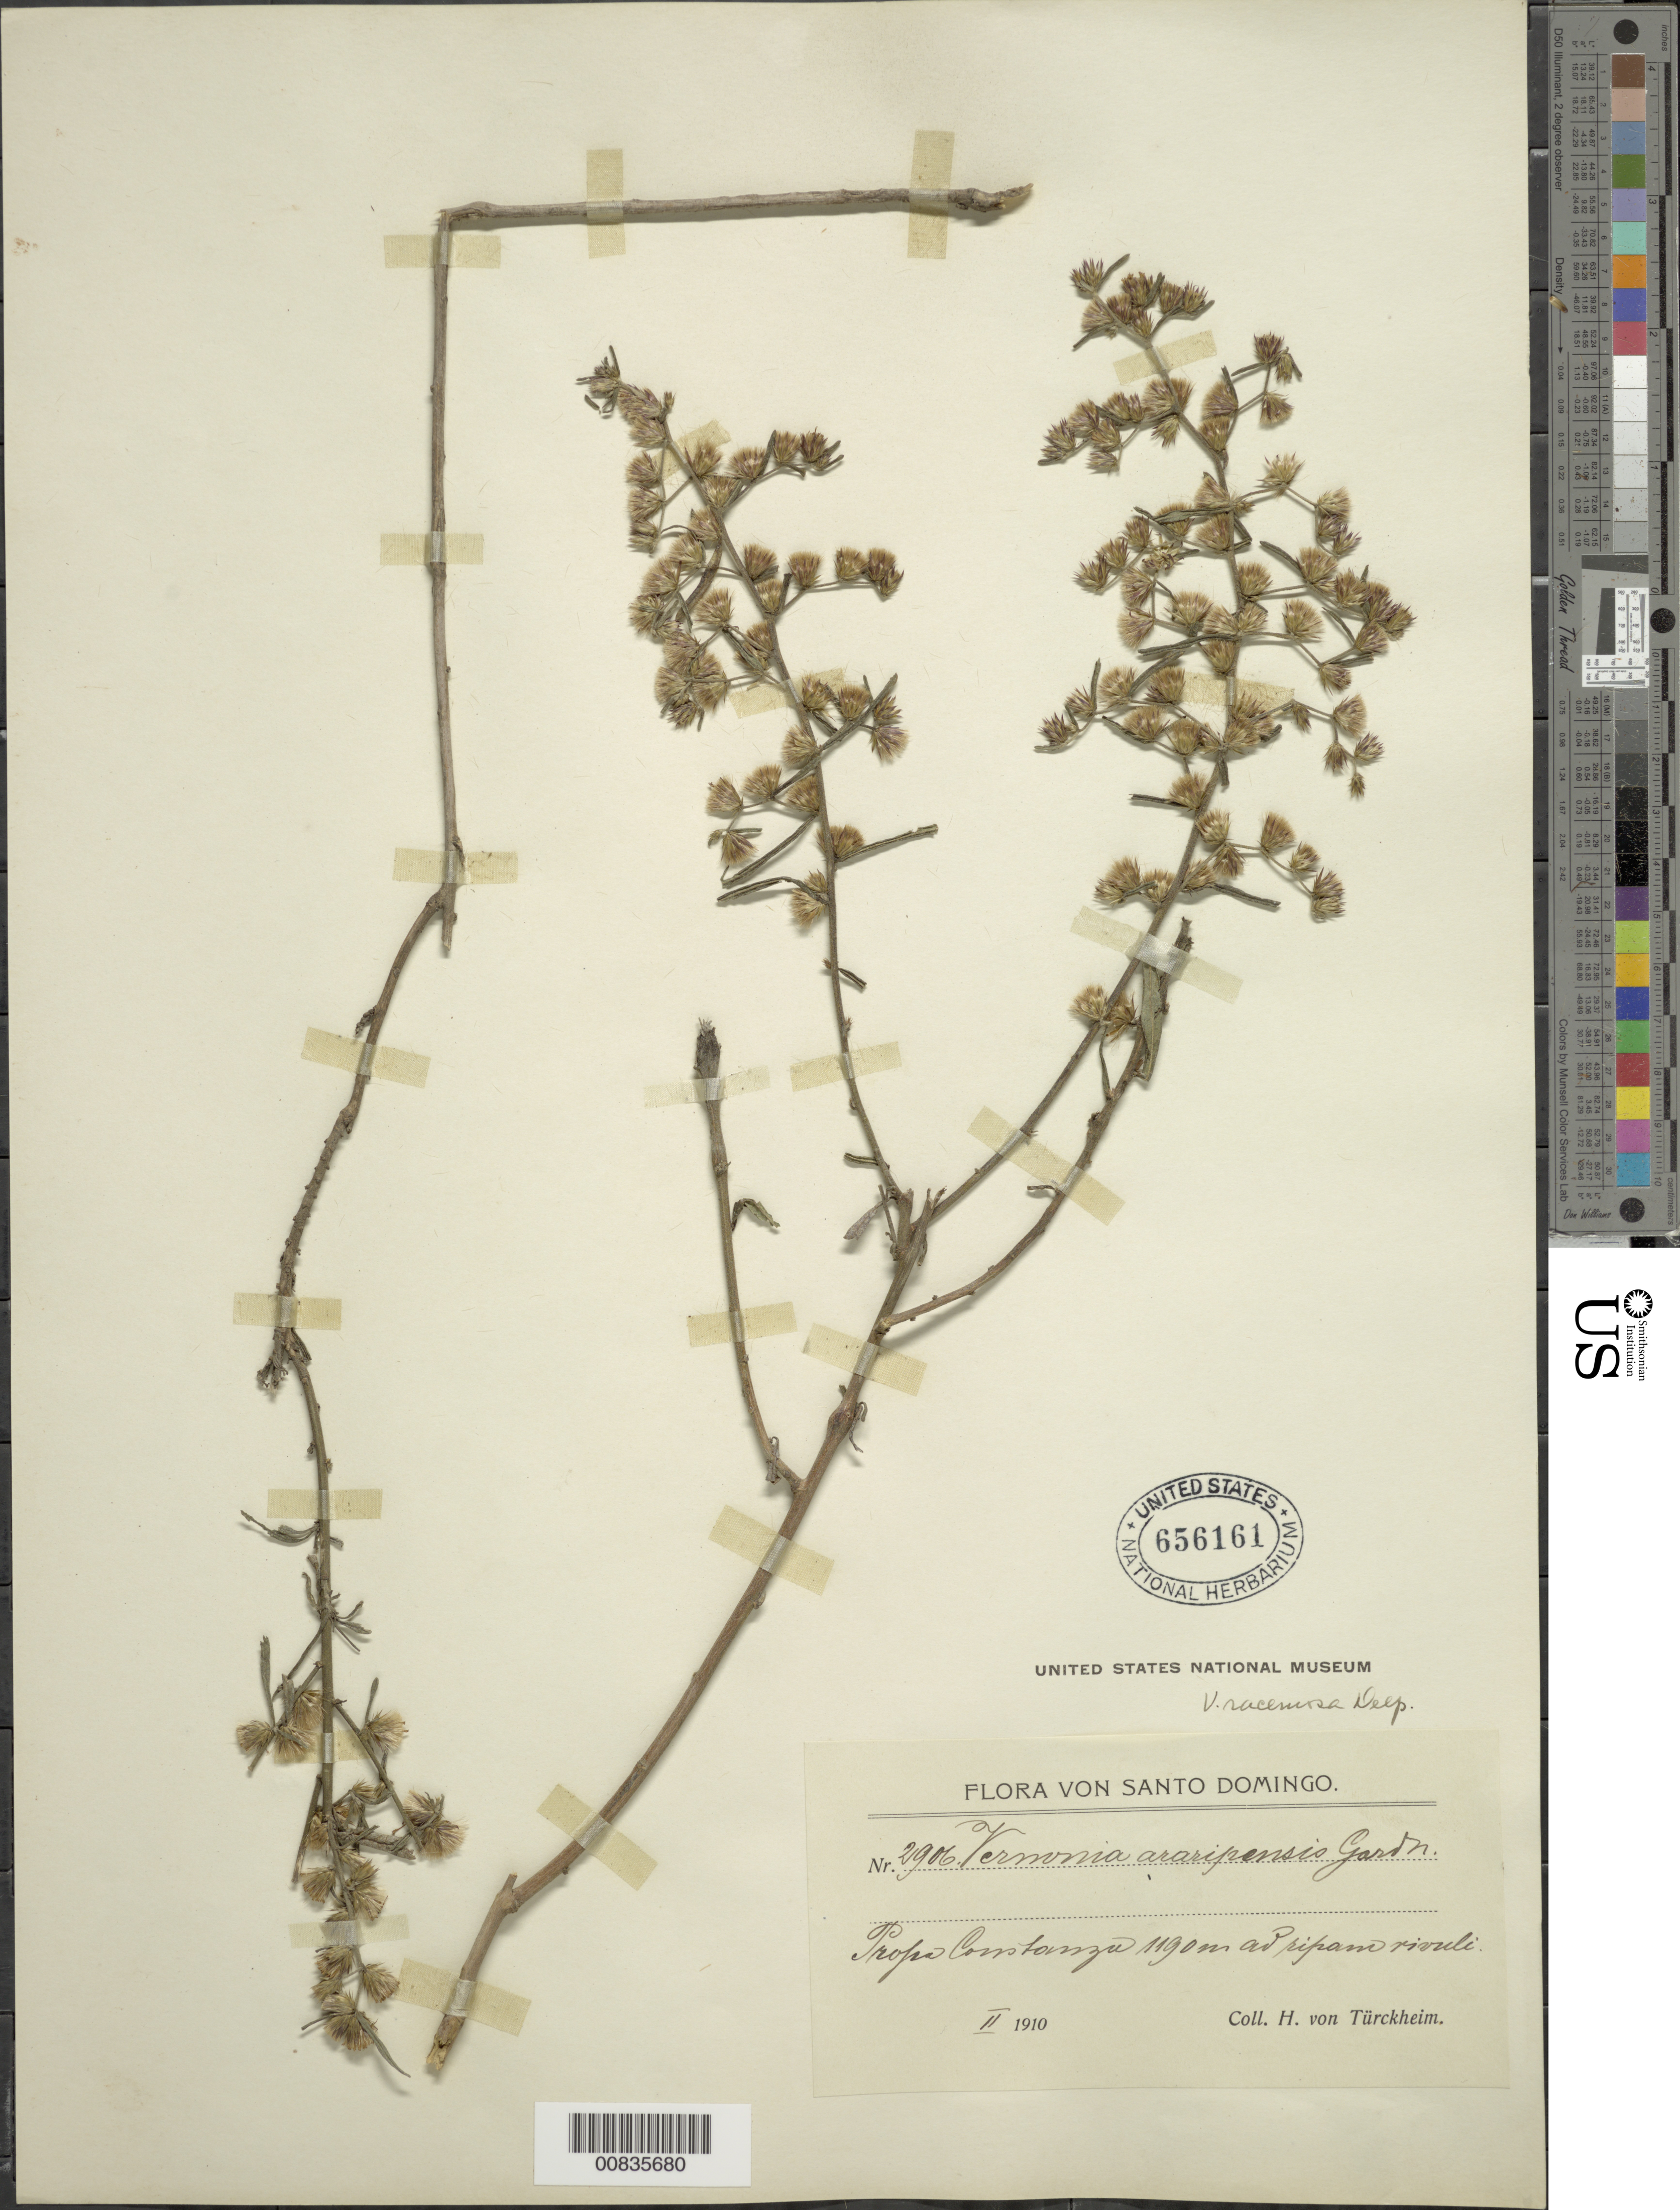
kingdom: Plantae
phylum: Tracheophyta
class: Magnoliopsida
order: Asterales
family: Asteraceae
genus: Lepidaploa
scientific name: Lepidaploa sericea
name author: (Rich.) H. Rob.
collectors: H. von Türckheim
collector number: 2906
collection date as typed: Feb 1910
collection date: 1910-02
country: Dominican Republic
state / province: La Vega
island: Hispaniola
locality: Constanza, "Ripam rivili"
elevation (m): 1190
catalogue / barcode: US 656161